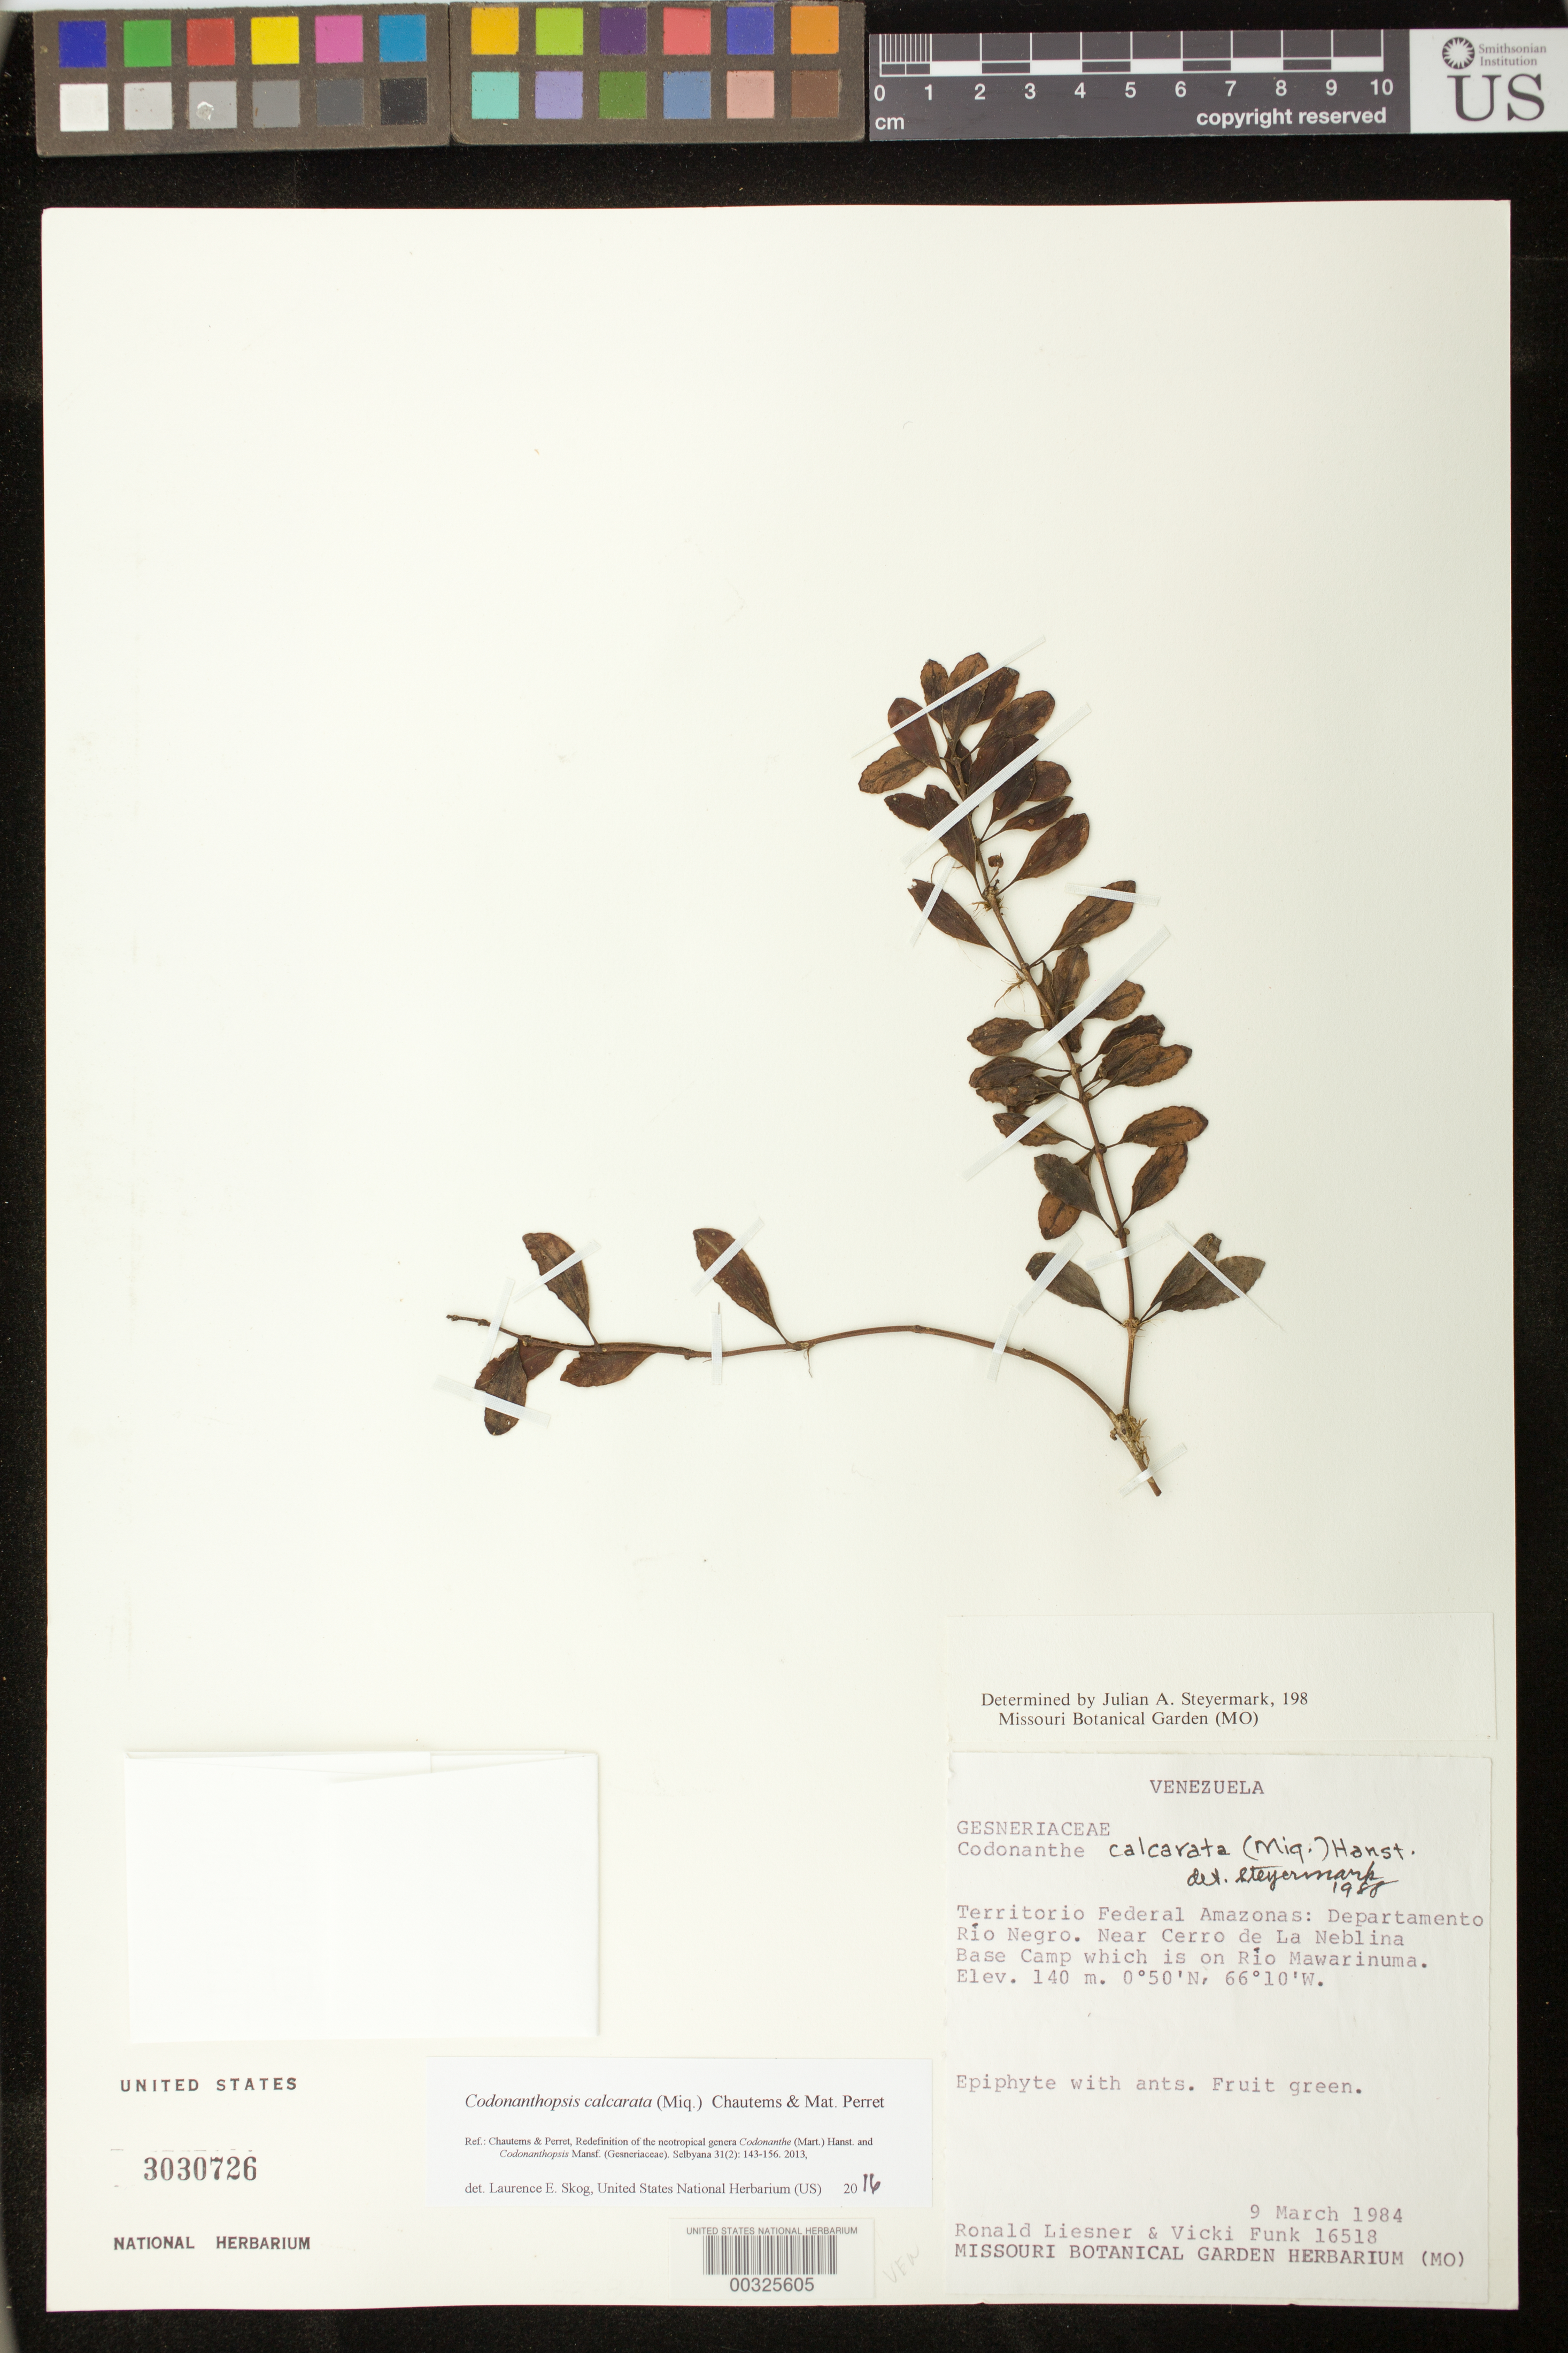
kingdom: Plantae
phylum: Tracheophyta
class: Magnoliopsida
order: Lamiales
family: Gesneriaceae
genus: Codonanthopsis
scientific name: Codonanthopsis calcarata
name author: (Miq.) Chautems & Mat.Perret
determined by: Skog, Laurence E.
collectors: R. L. Liesner & V. Funk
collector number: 16518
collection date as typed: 09 Mar 1984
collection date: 1984-03-09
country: Venezuela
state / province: Amazonas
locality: Rio Negro Dept., near Cerro de la Neblina base camp which is on Rio Mawarinuma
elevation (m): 140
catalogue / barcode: US 3030726